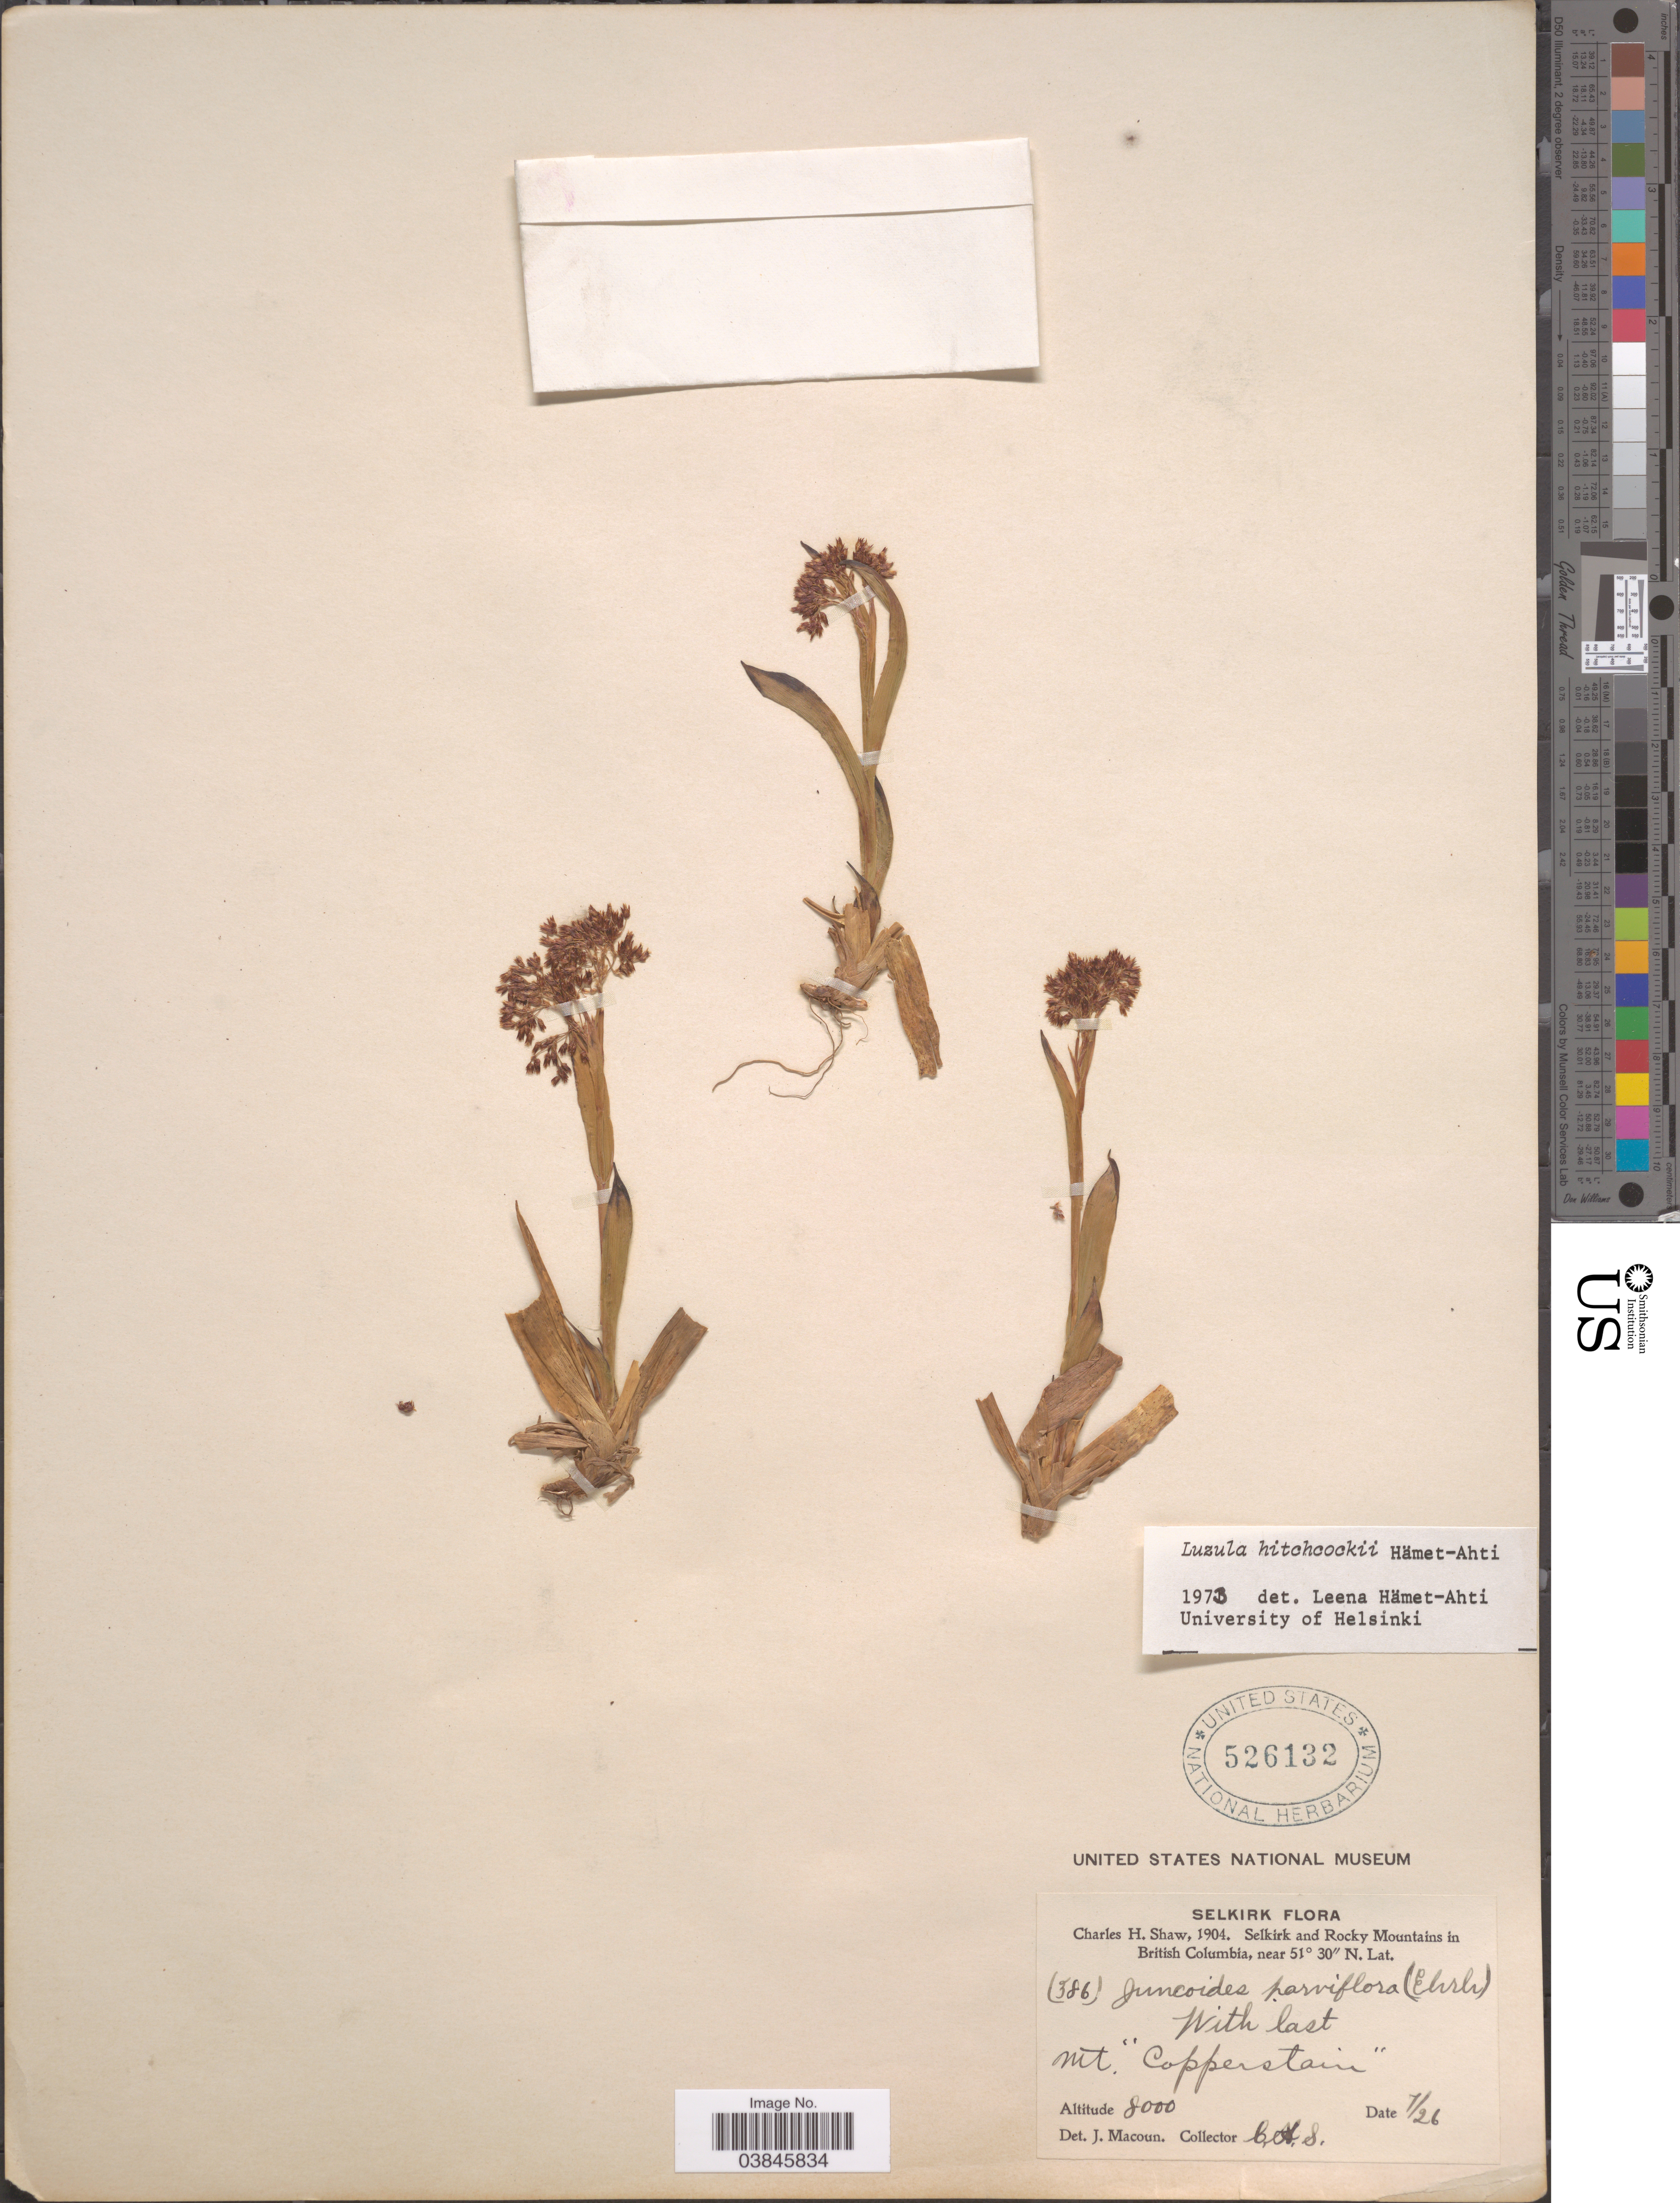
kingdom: Plantae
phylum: Tracheophyta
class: Liliopsida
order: Poales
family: Juncaceae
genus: Luzula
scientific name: Luzula hitchcockii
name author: Hämet-Ahti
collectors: C. H. Shaw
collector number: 386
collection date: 1904-07-26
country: Canada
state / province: British Columbia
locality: Selkirk. Selkirk and Rocky Mountains. Mt. "Copperstain".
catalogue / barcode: US 526132